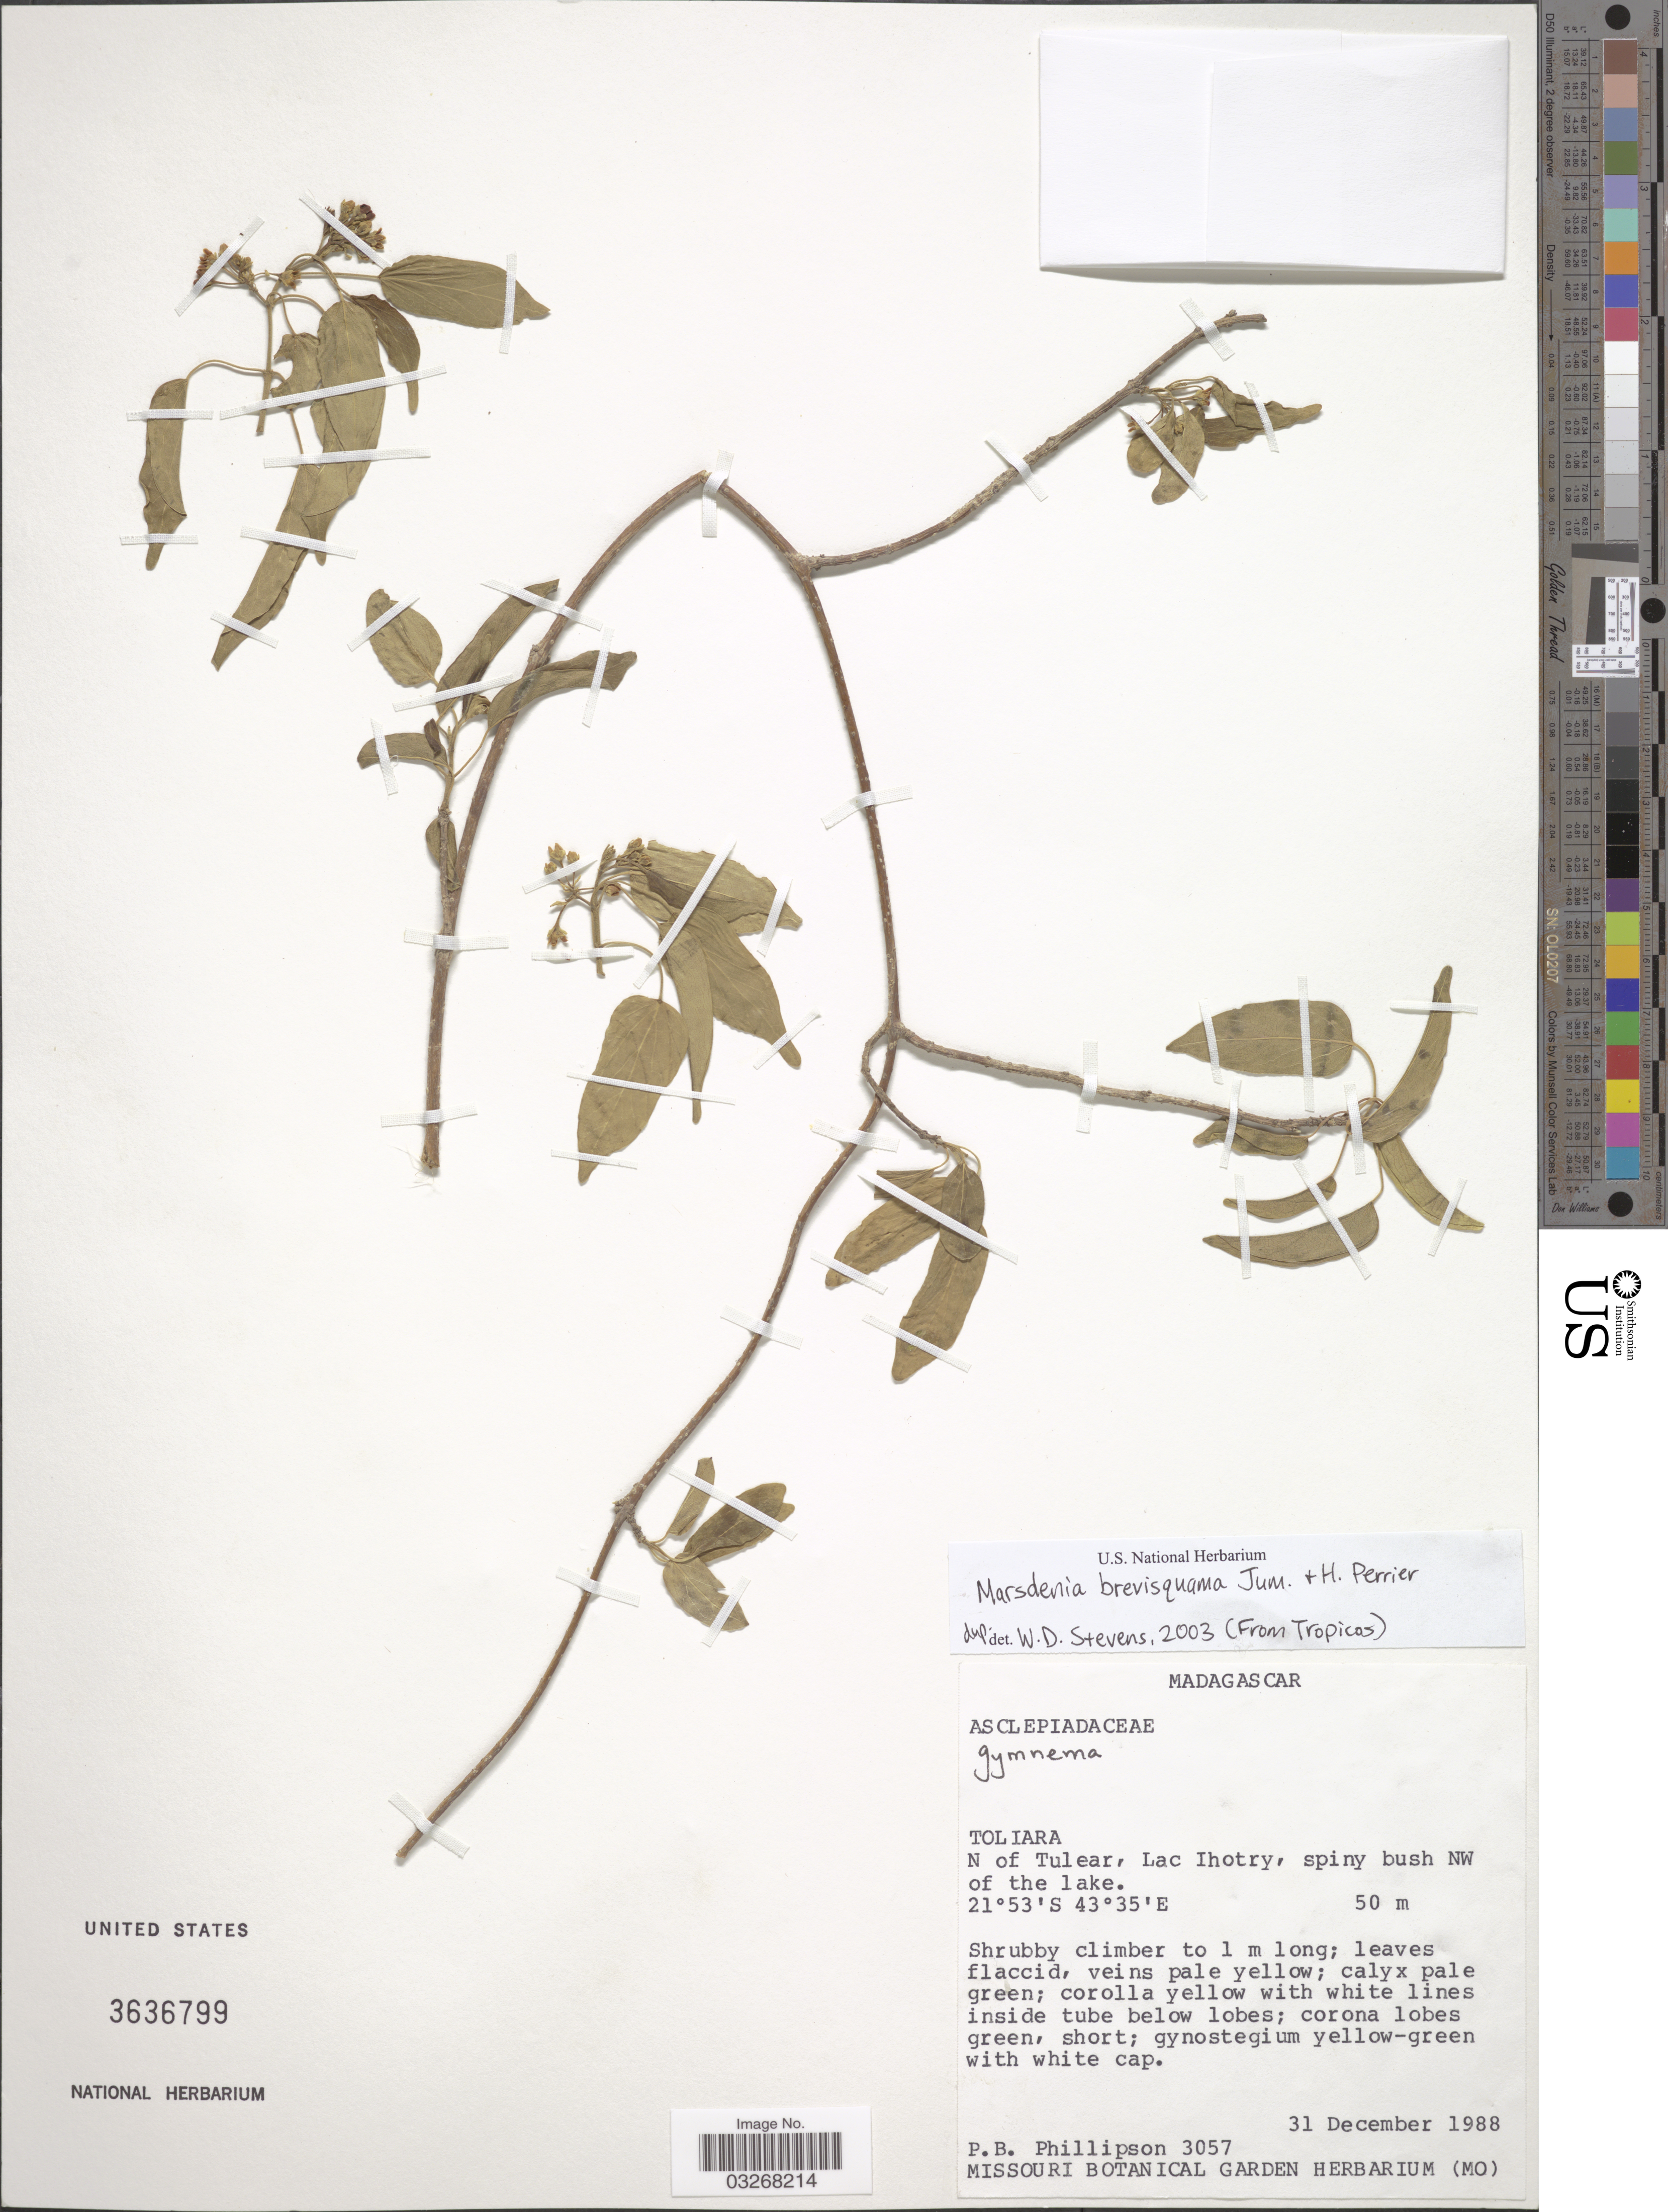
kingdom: Plantae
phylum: Tracheophyta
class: Magnoliopsida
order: Gentianales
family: Apocynaceae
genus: Marsdenia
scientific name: Marsdenia brevisquama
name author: Jum. & H. Perrier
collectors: P. B. Phillipson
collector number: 3057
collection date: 1988-12-31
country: Madagascar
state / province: Atsimo-Andrefana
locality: N of Tulear, Lac Ihotry, spiny bush NW of the lake.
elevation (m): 50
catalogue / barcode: US 3636799